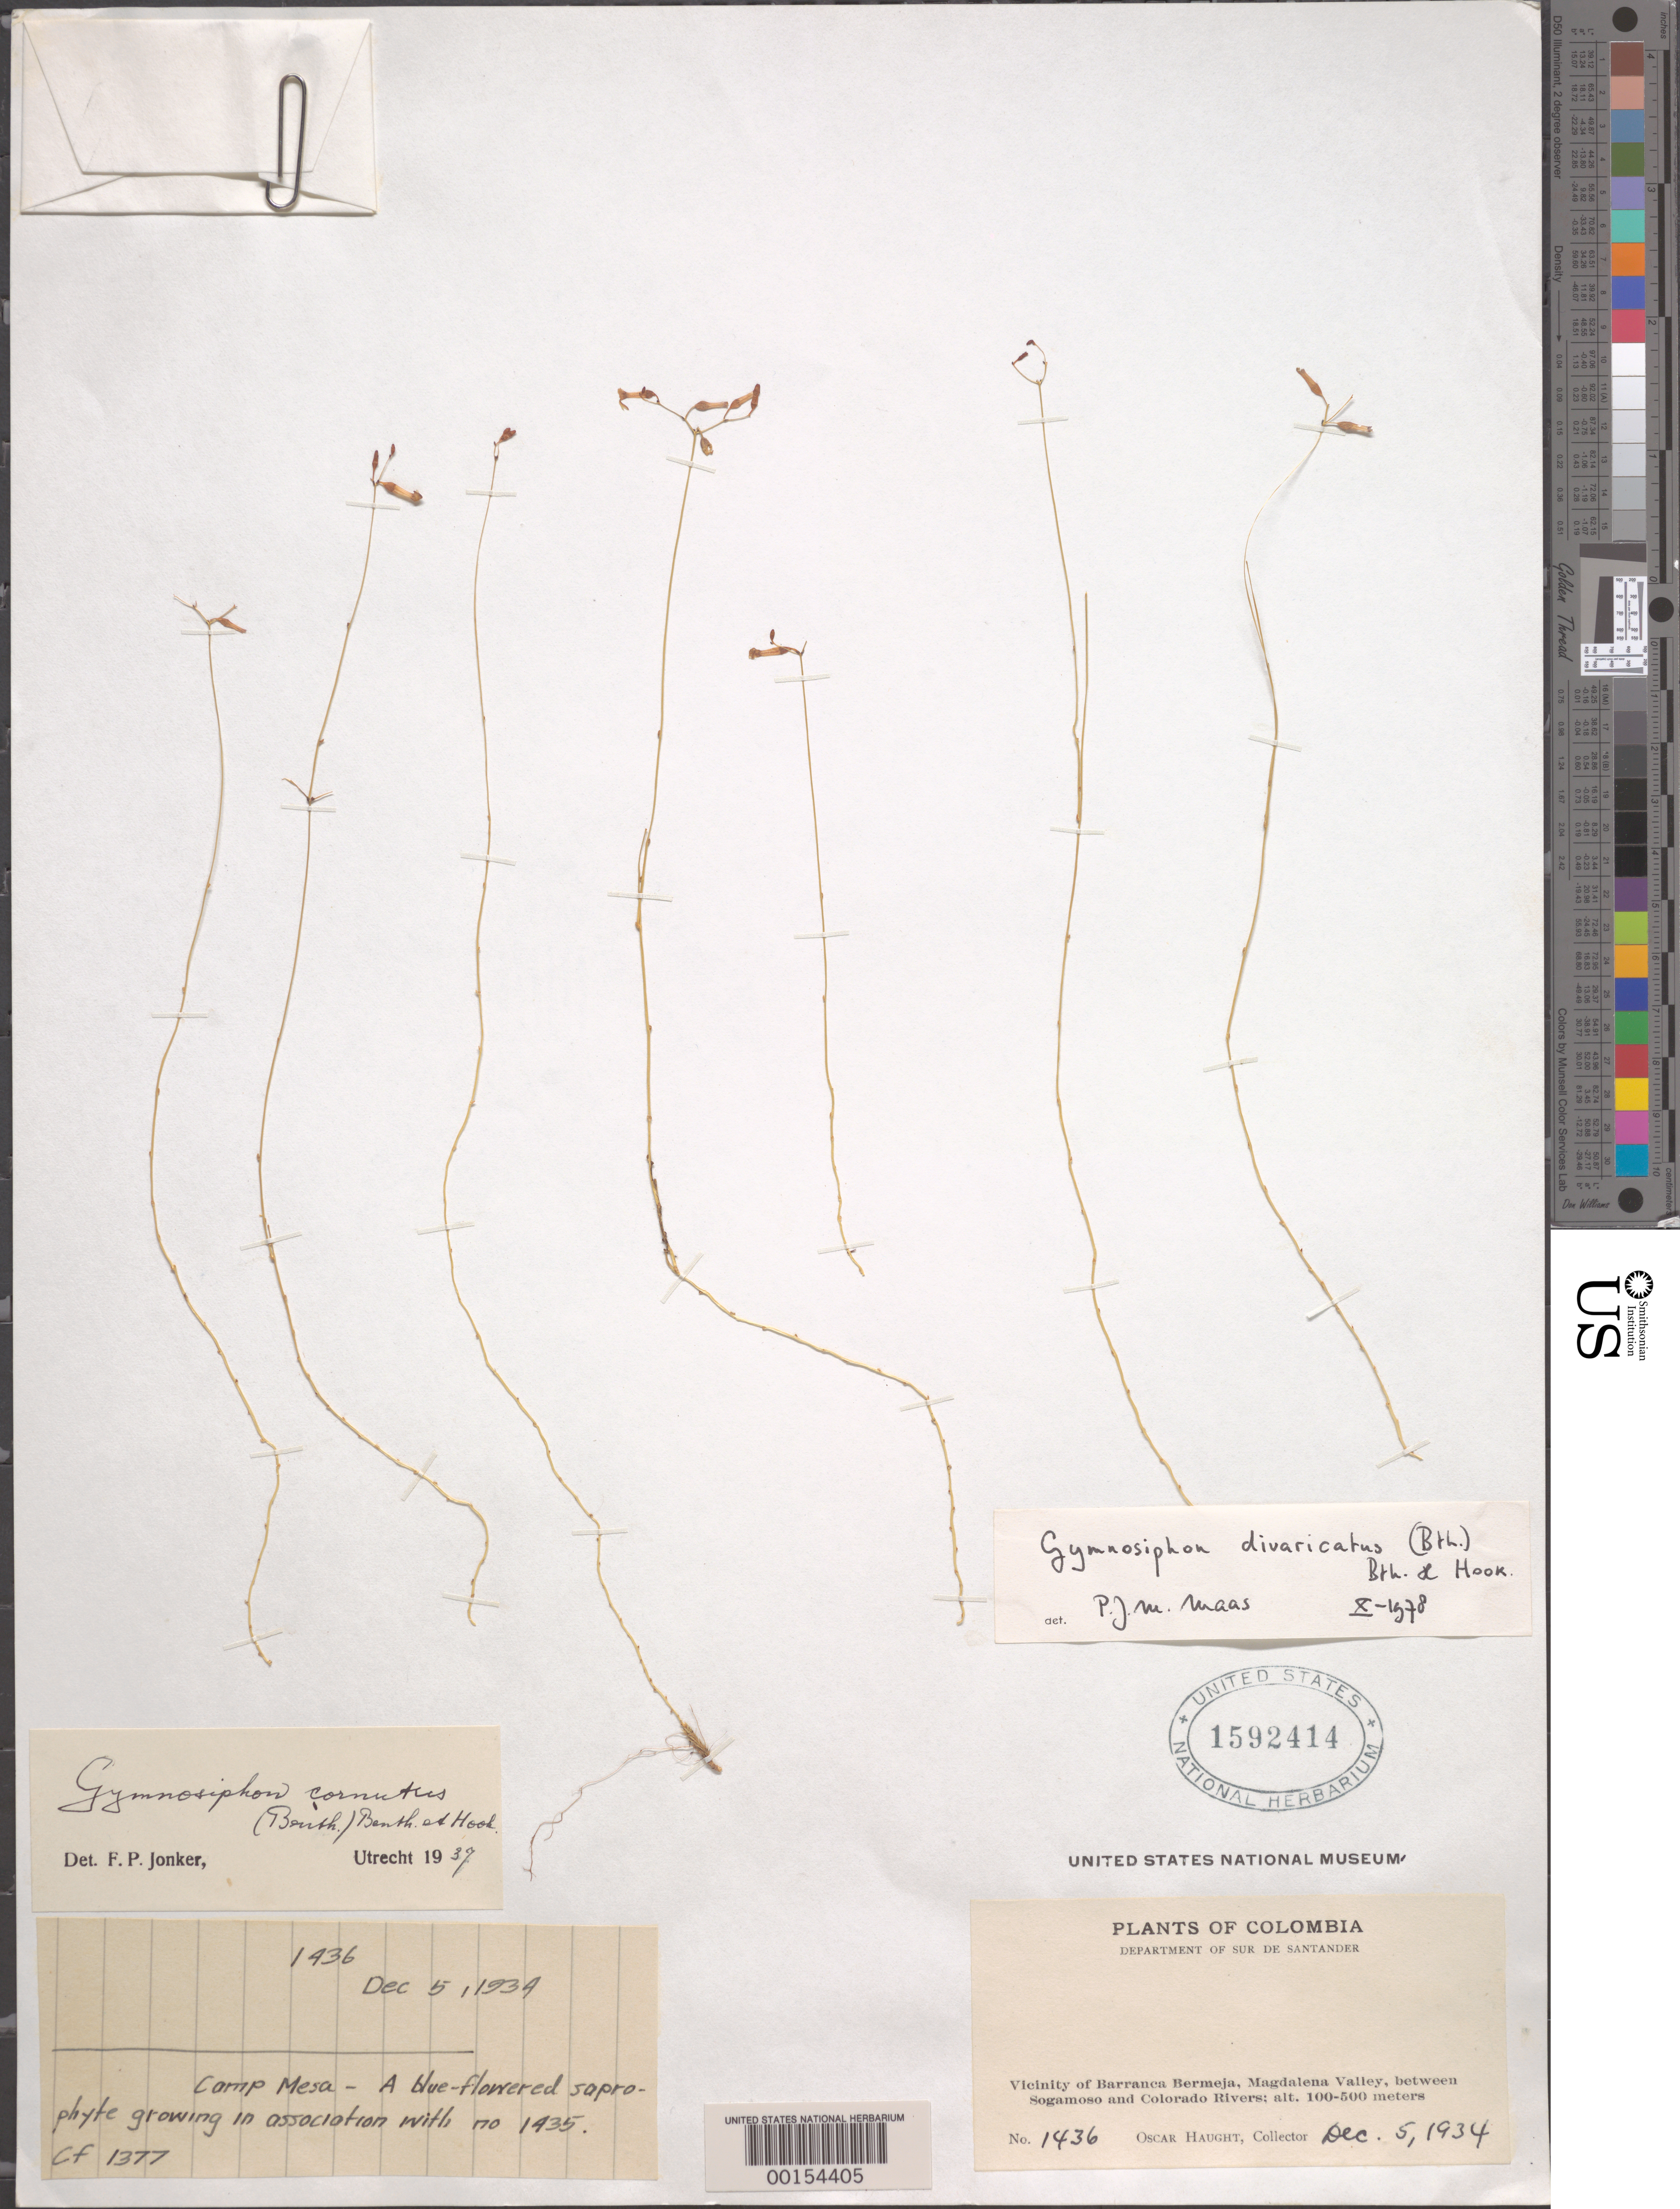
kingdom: Plantae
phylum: Tracheophyta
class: Liliopsida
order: Dioscoreales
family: Burmanniaceae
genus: Gymnosiphon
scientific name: Gymnosiphon divaricatus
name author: (Benth.) Benth. & Hook. f.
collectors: O. L. Haught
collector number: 1436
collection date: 1934-12-05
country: Colombia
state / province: Santander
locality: Camp Mesa. Department of Sur de Santander. Vicinity of Barranca Bermeja, Magdalena Valley, between Sogamoso and Colorado Rivers.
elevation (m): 100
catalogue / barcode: US 1592414